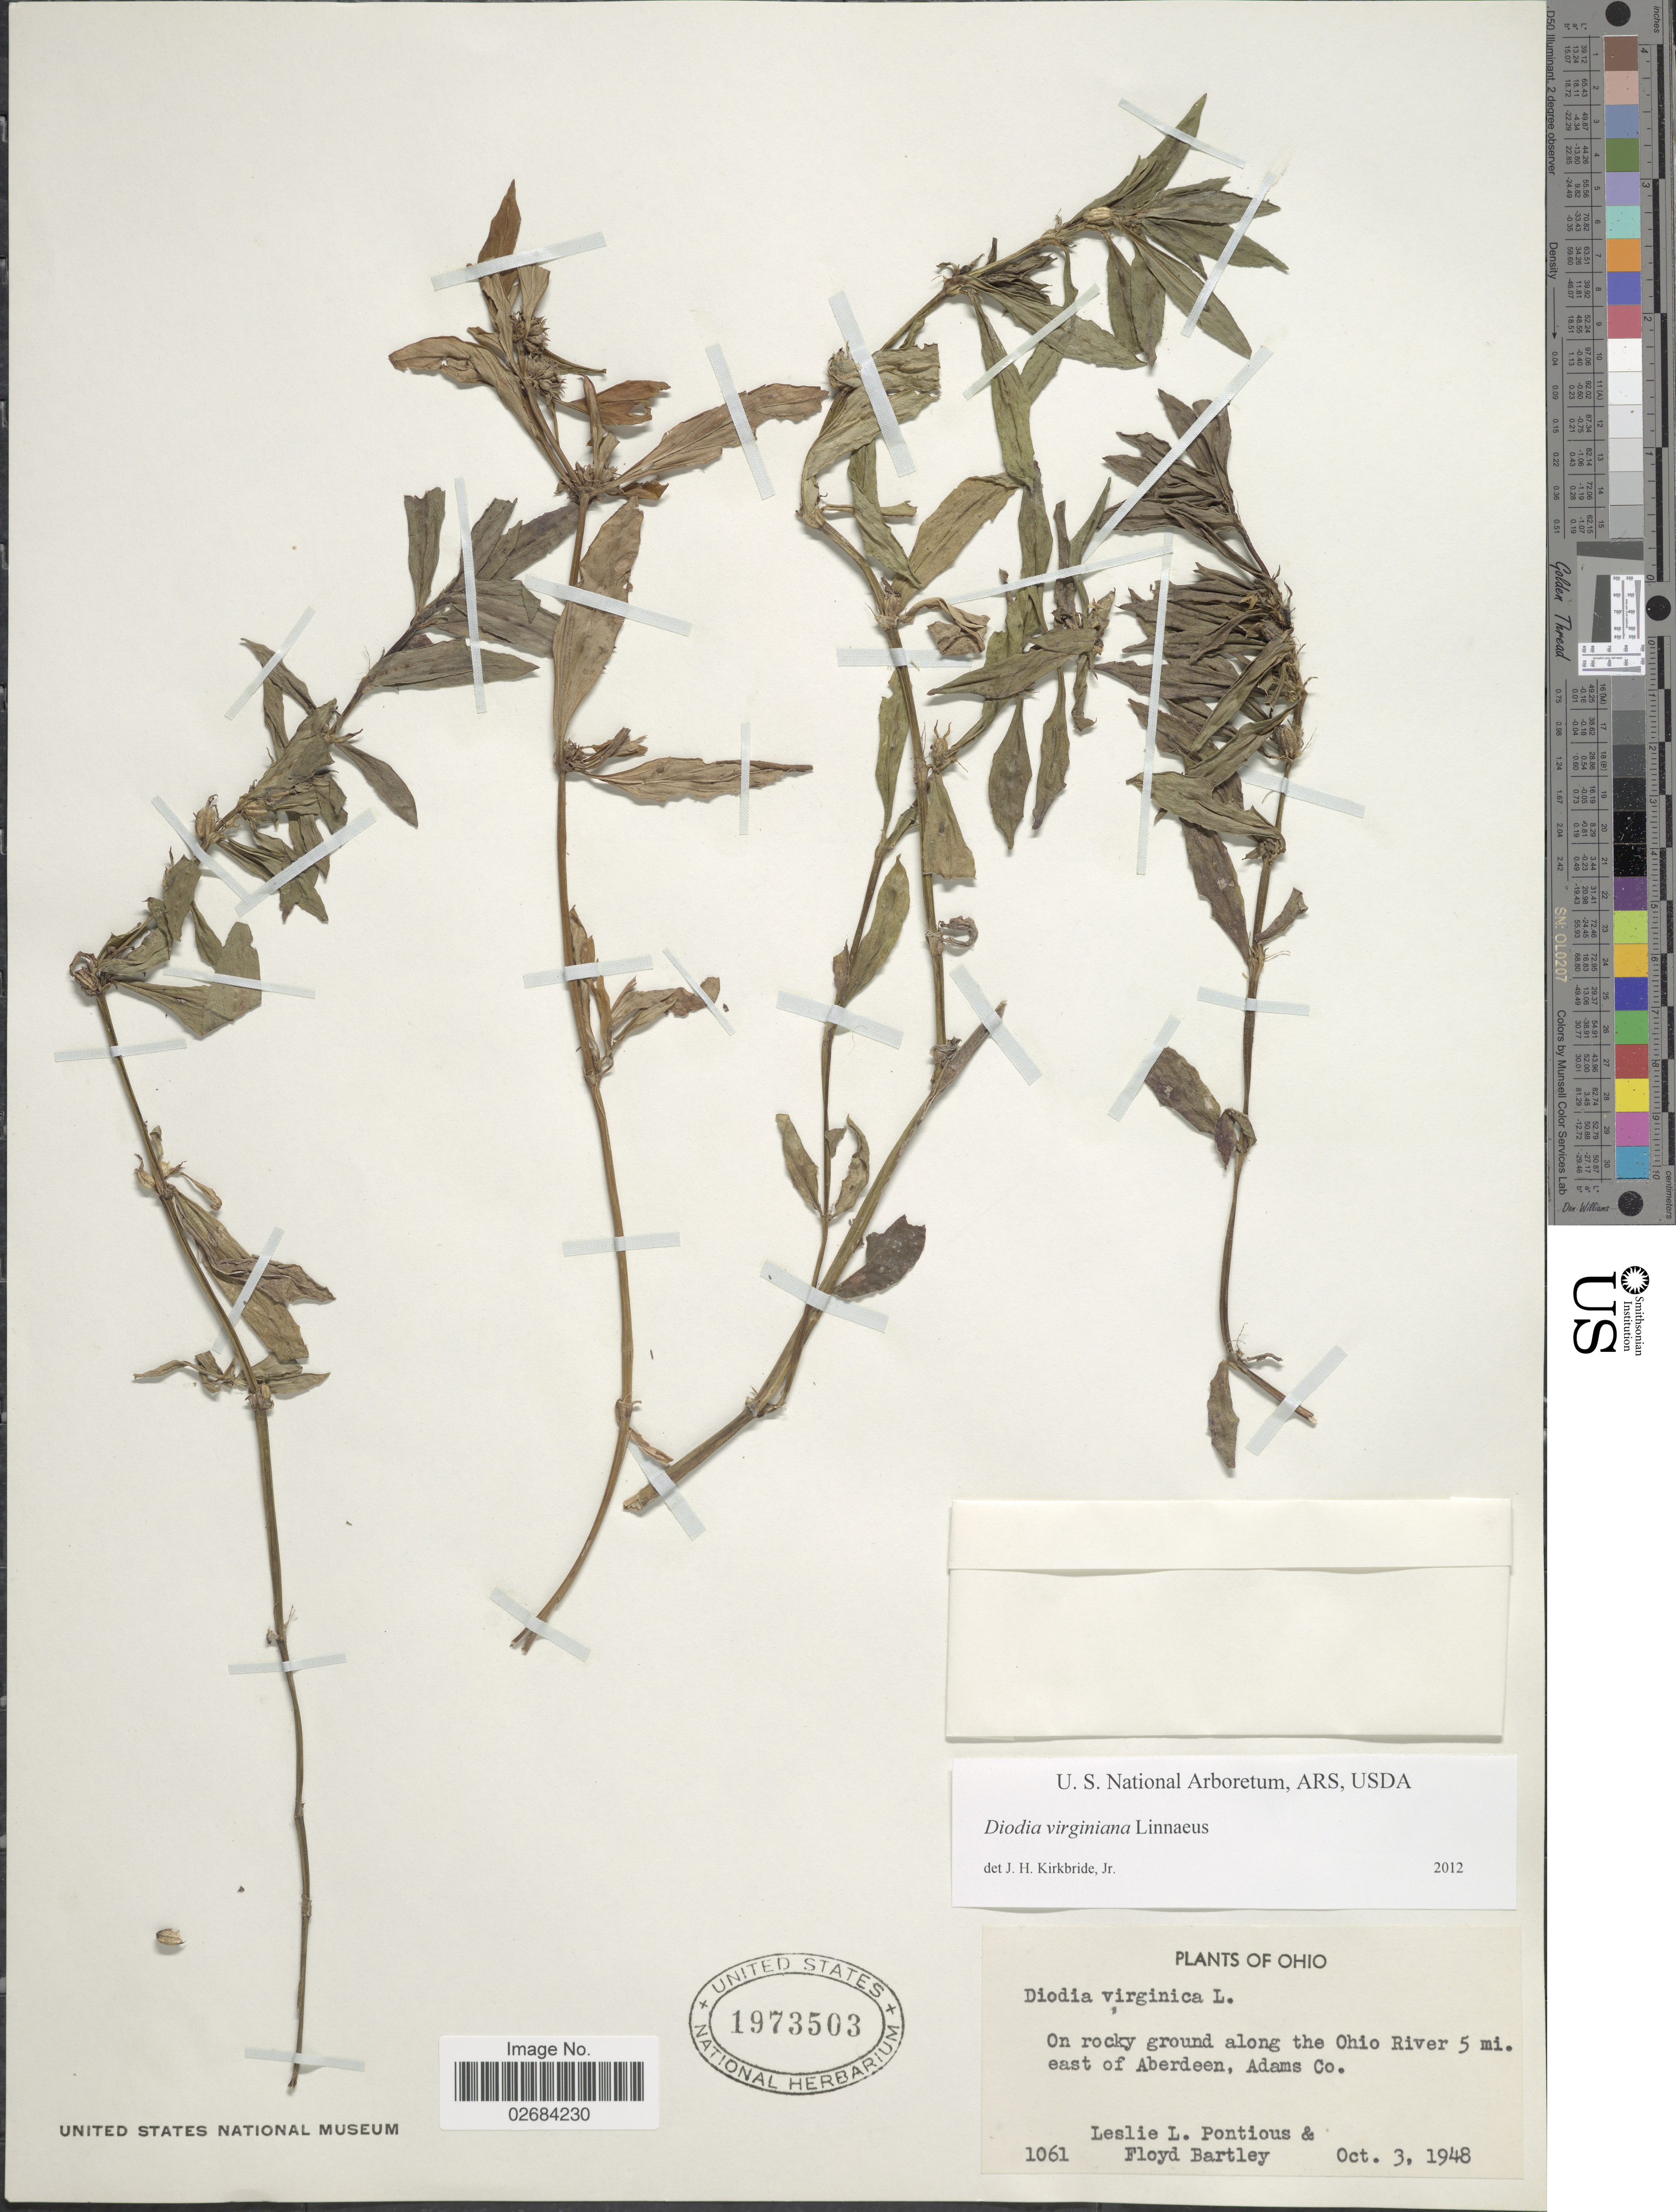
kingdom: Plantae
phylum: Tracheophyta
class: Magnoliopsida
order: Gentianales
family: Rubiaceae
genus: Diodia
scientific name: Diodia virginiana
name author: L.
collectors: L. L. Pontious & F. Bartley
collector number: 1061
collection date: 1948-10-03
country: United States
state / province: Ohio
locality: Along the Ohio River 5 mi. east of Aberdeen, Adams Co.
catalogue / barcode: US 1973503